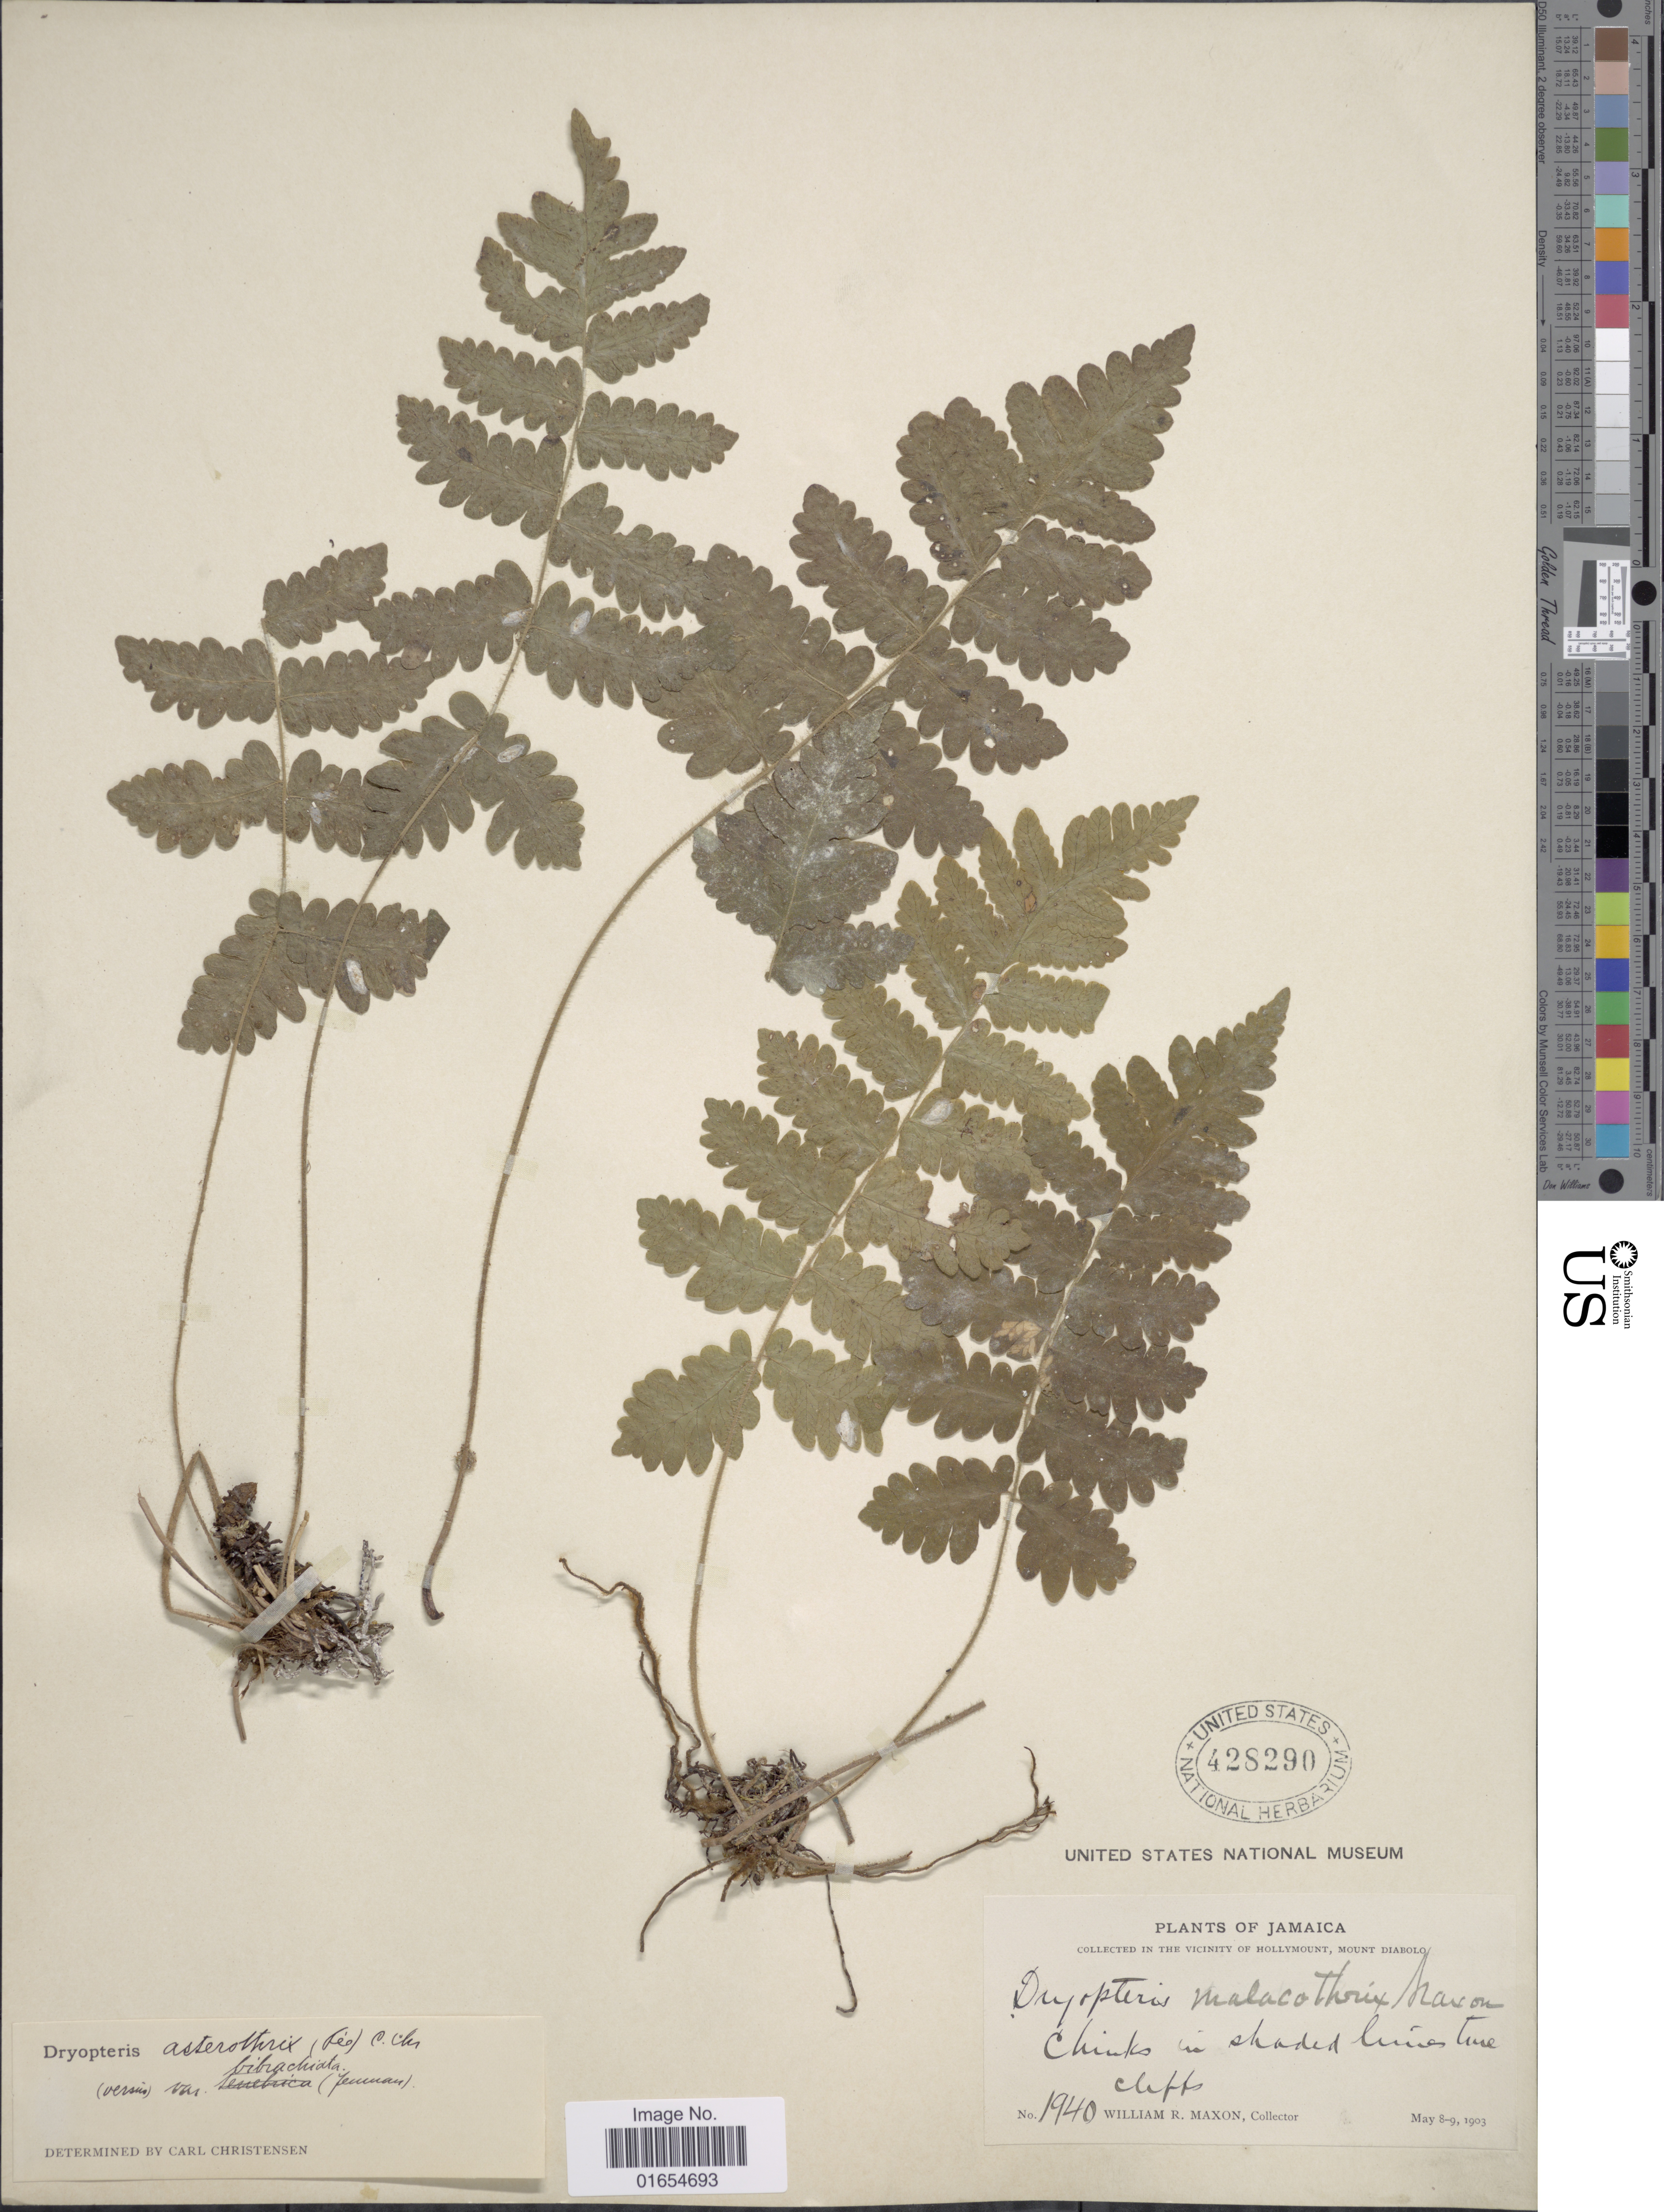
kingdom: Plantae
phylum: Tracheophyta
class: Polypodiopsida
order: Polypodiales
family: Thelypteridaceae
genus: Goniopteris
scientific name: Goniopteris pellita (Willd.) comb. nov., ined 2015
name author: (Willd.)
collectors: W. R. Maxon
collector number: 1940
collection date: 1903-05-08/1903-05-09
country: Jamaica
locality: Collected in the vicinity of Hollymount, Mount Diabolo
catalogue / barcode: US 428290